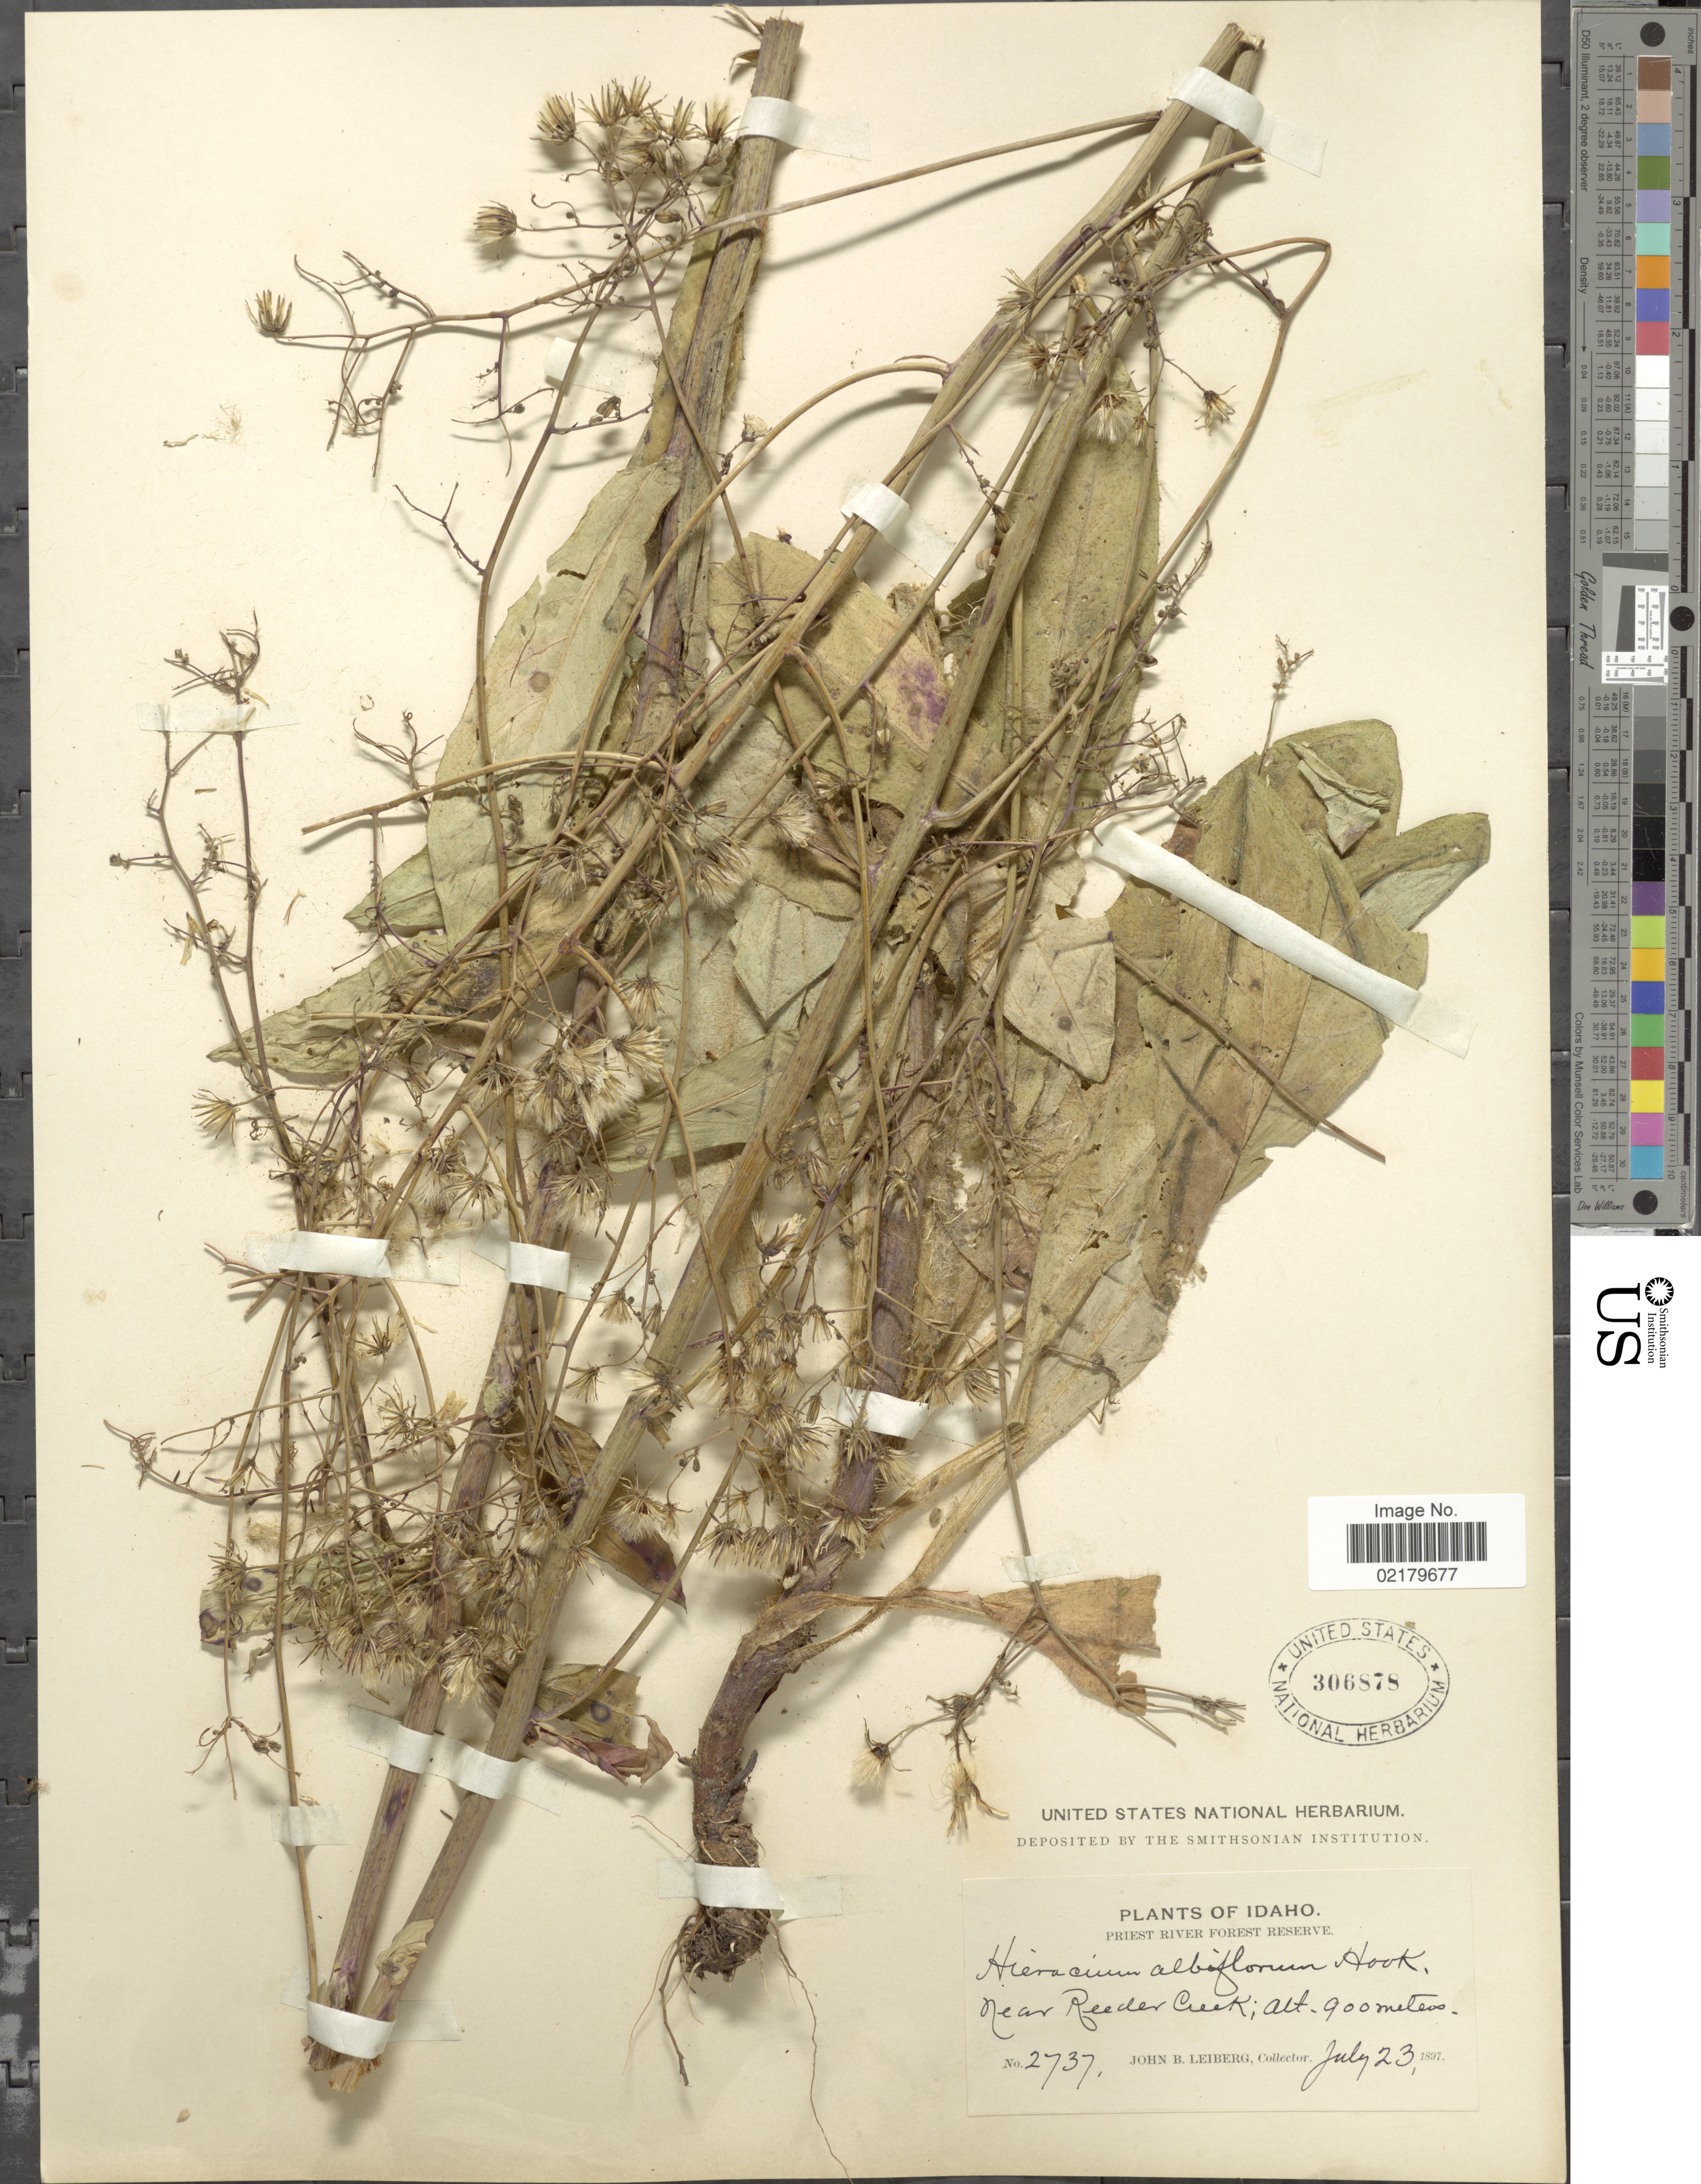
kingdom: Plantae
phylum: Tracheophyta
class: Magnoliopsida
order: Asterales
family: Asteraceae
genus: Hieracium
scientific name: Hieracium albiflorum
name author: Hook.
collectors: J. B. Leiberg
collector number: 2737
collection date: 1897-07-23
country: United States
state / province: Idaho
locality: Priest River Forest Reserve, near Reeder Creek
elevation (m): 900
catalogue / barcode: US 306878